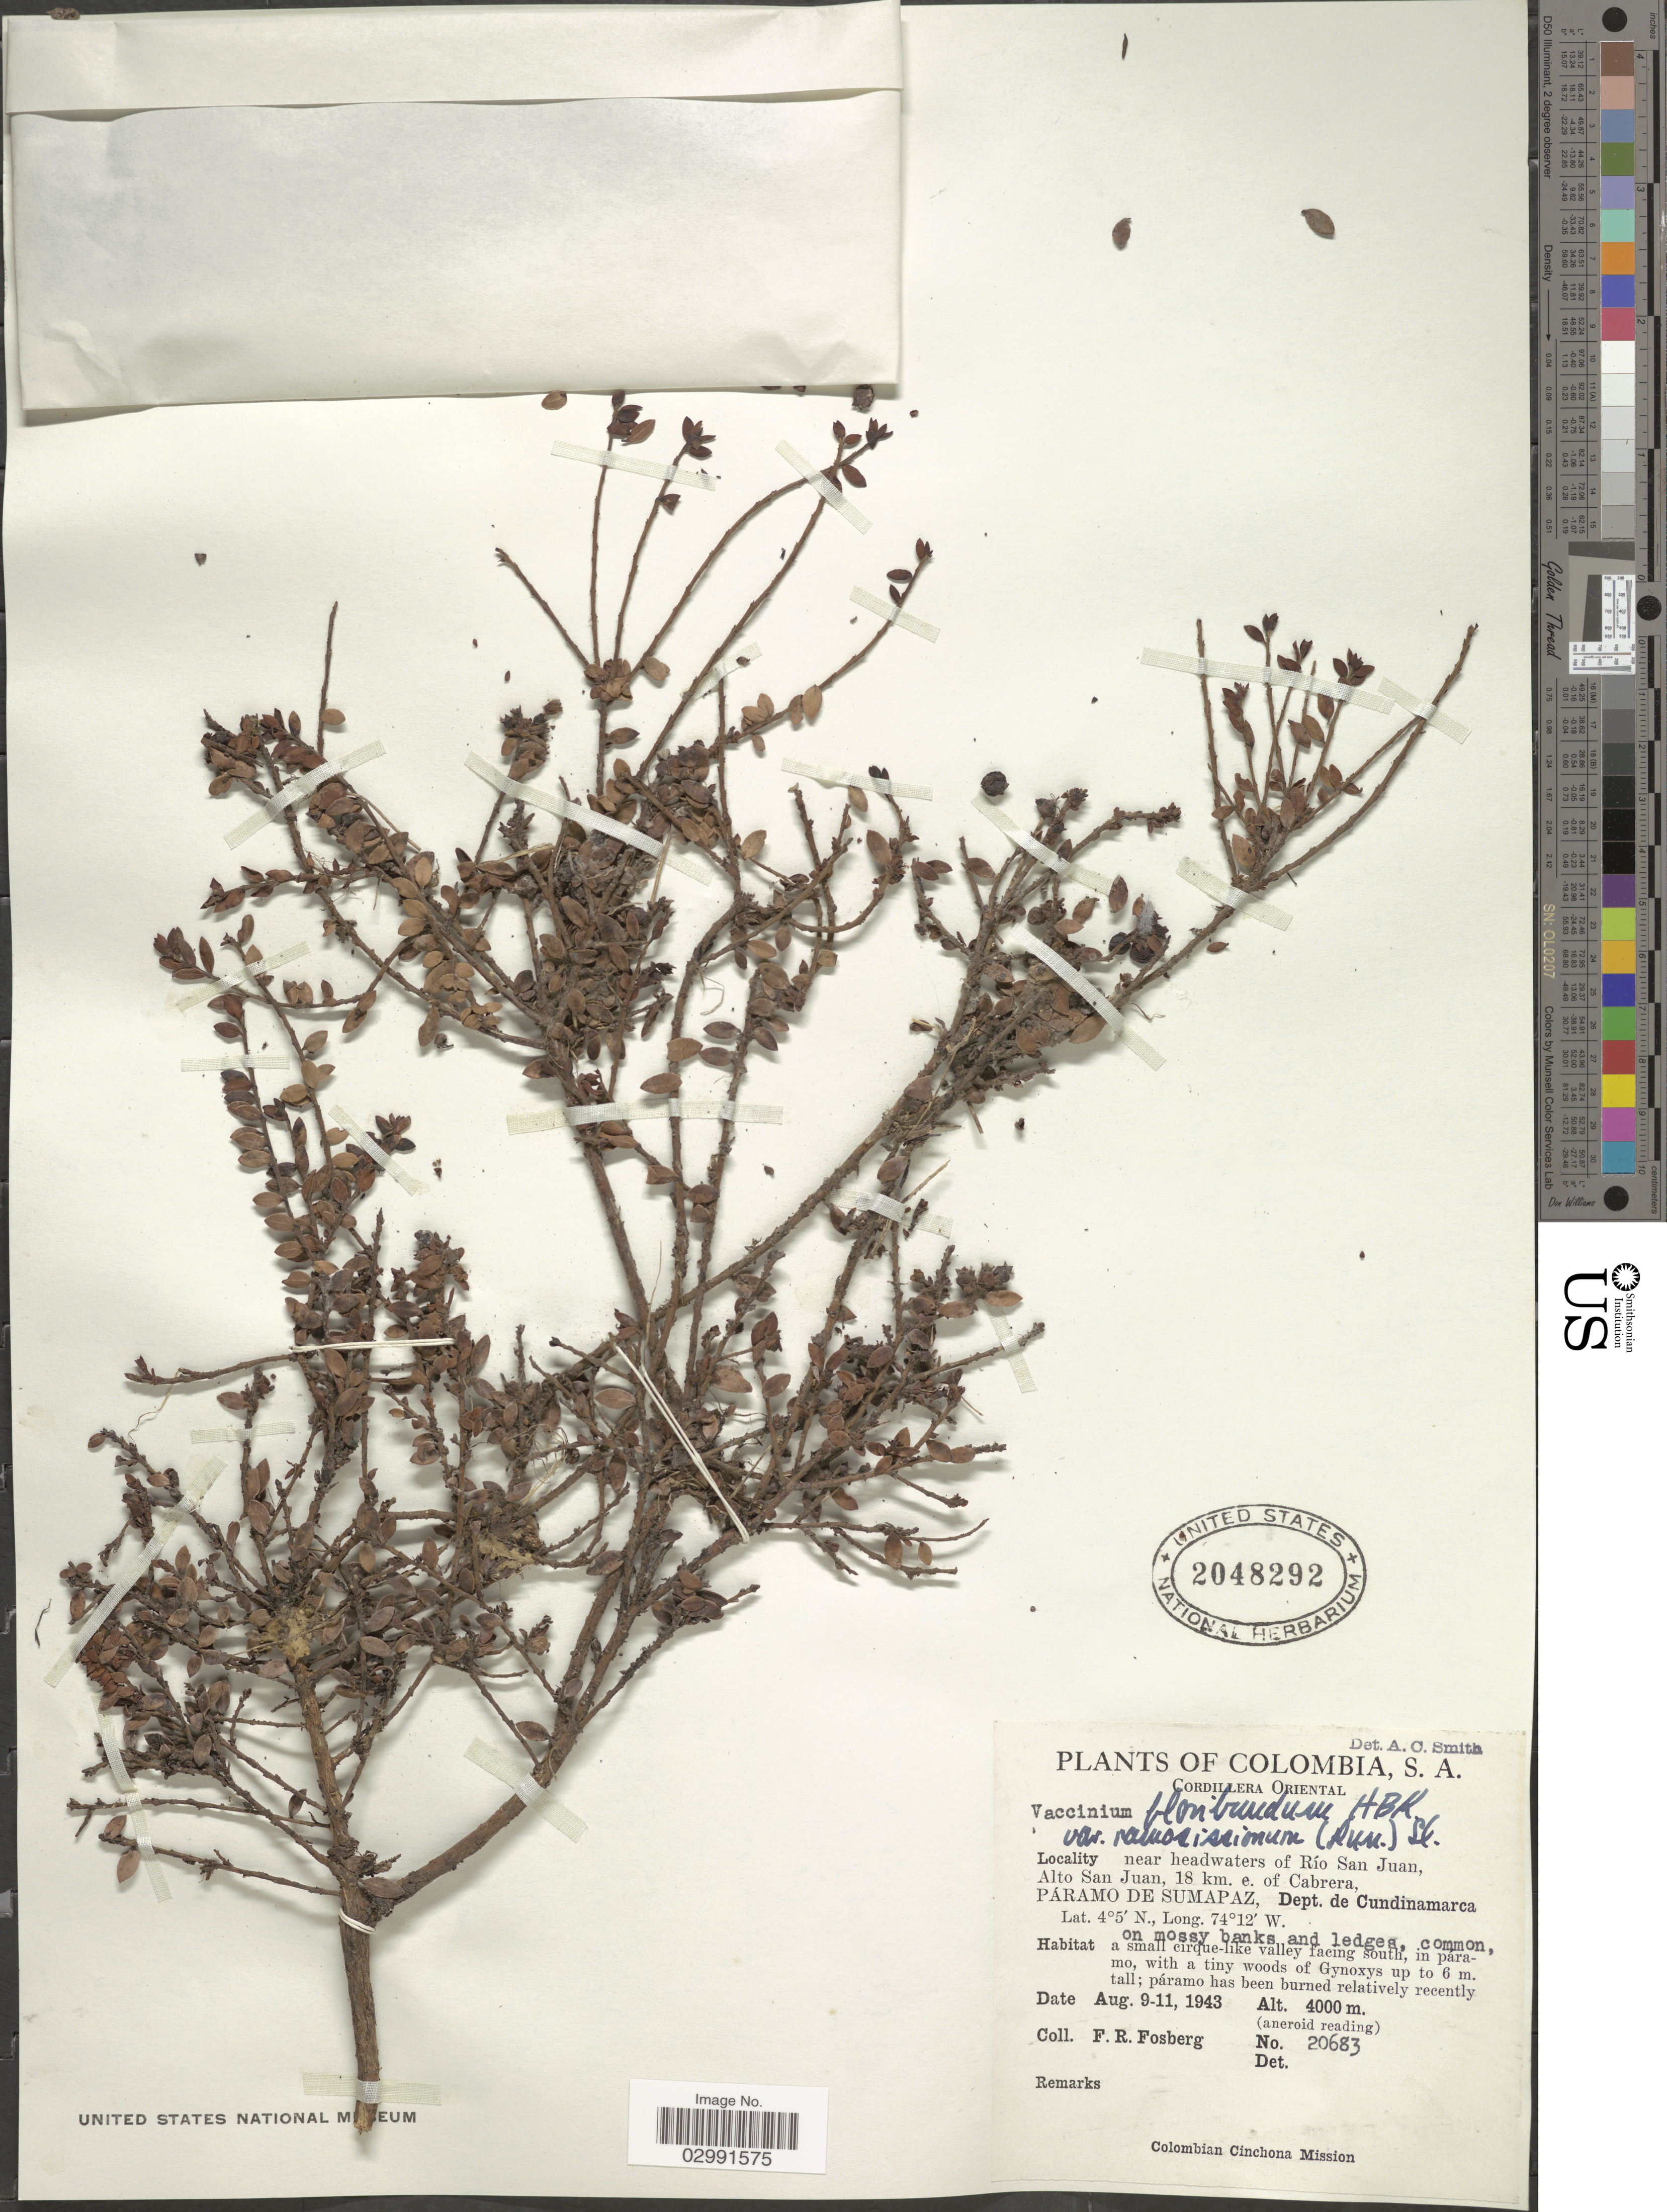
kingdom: Plantae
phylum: Tracheophyta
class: Magnoliopsida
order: Ericales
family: Ericaceae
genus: Vaccinium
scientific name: Vaccinium floribundum var. ramosissimum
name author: Kunth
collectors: F. R. Fosberg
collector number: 20683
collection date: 1943-08-09/1943-08-11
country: Colombia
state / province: Cundinamarca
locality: Cordillera Oriental. Near headwaters of Río San Juan, Alto San Juan, 18 km. e. of Cabrera, Páramo de Sumapaz. Dept. de Cundinamarca.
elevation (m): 4000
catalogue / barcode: US 2048292